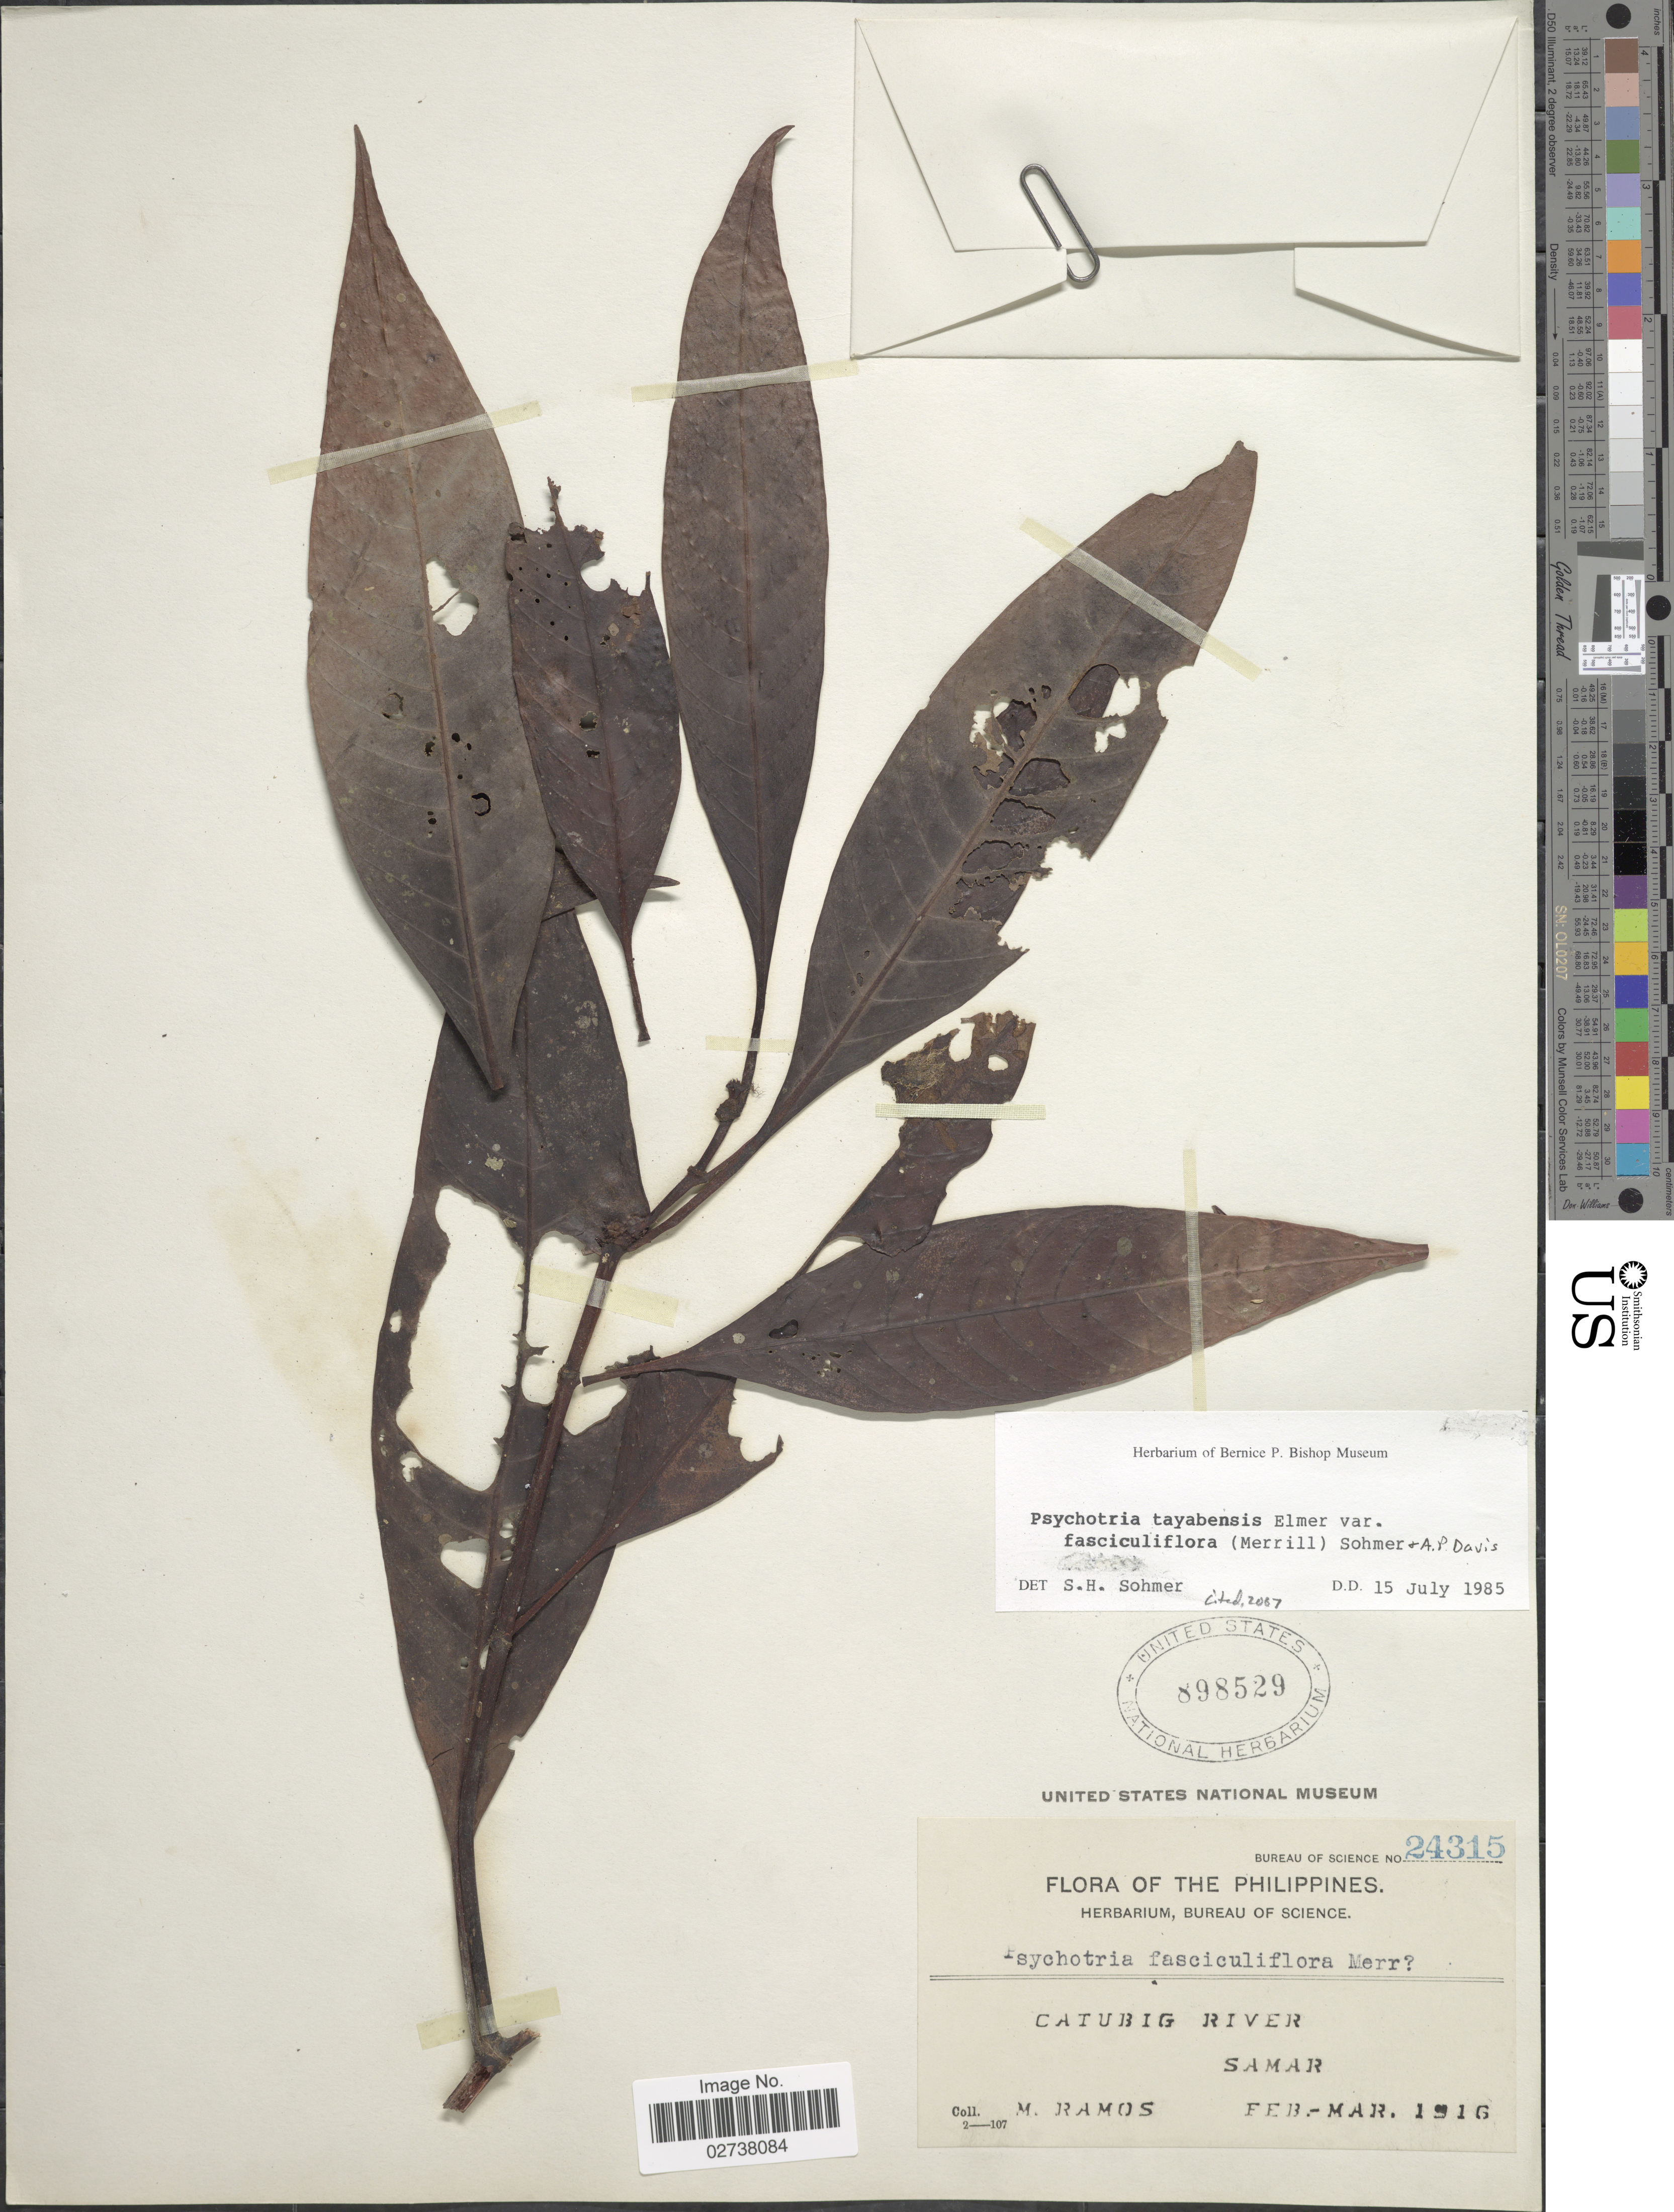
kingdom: Plantae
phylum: Tracheophyta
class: Magnoliopsida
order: Gentianales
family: Rubiaceae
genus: Psychotria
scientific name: Psychotria tayabensis var. fasciculiflora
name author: (Merr.) Sohmer & A.P. Davis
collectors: M. Ramos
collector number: Bureau of Science 24315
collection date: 1916-02/1916-03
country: Philippines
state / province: Eastern Visayas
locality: Catubig River, Samar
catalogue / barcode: US 898529